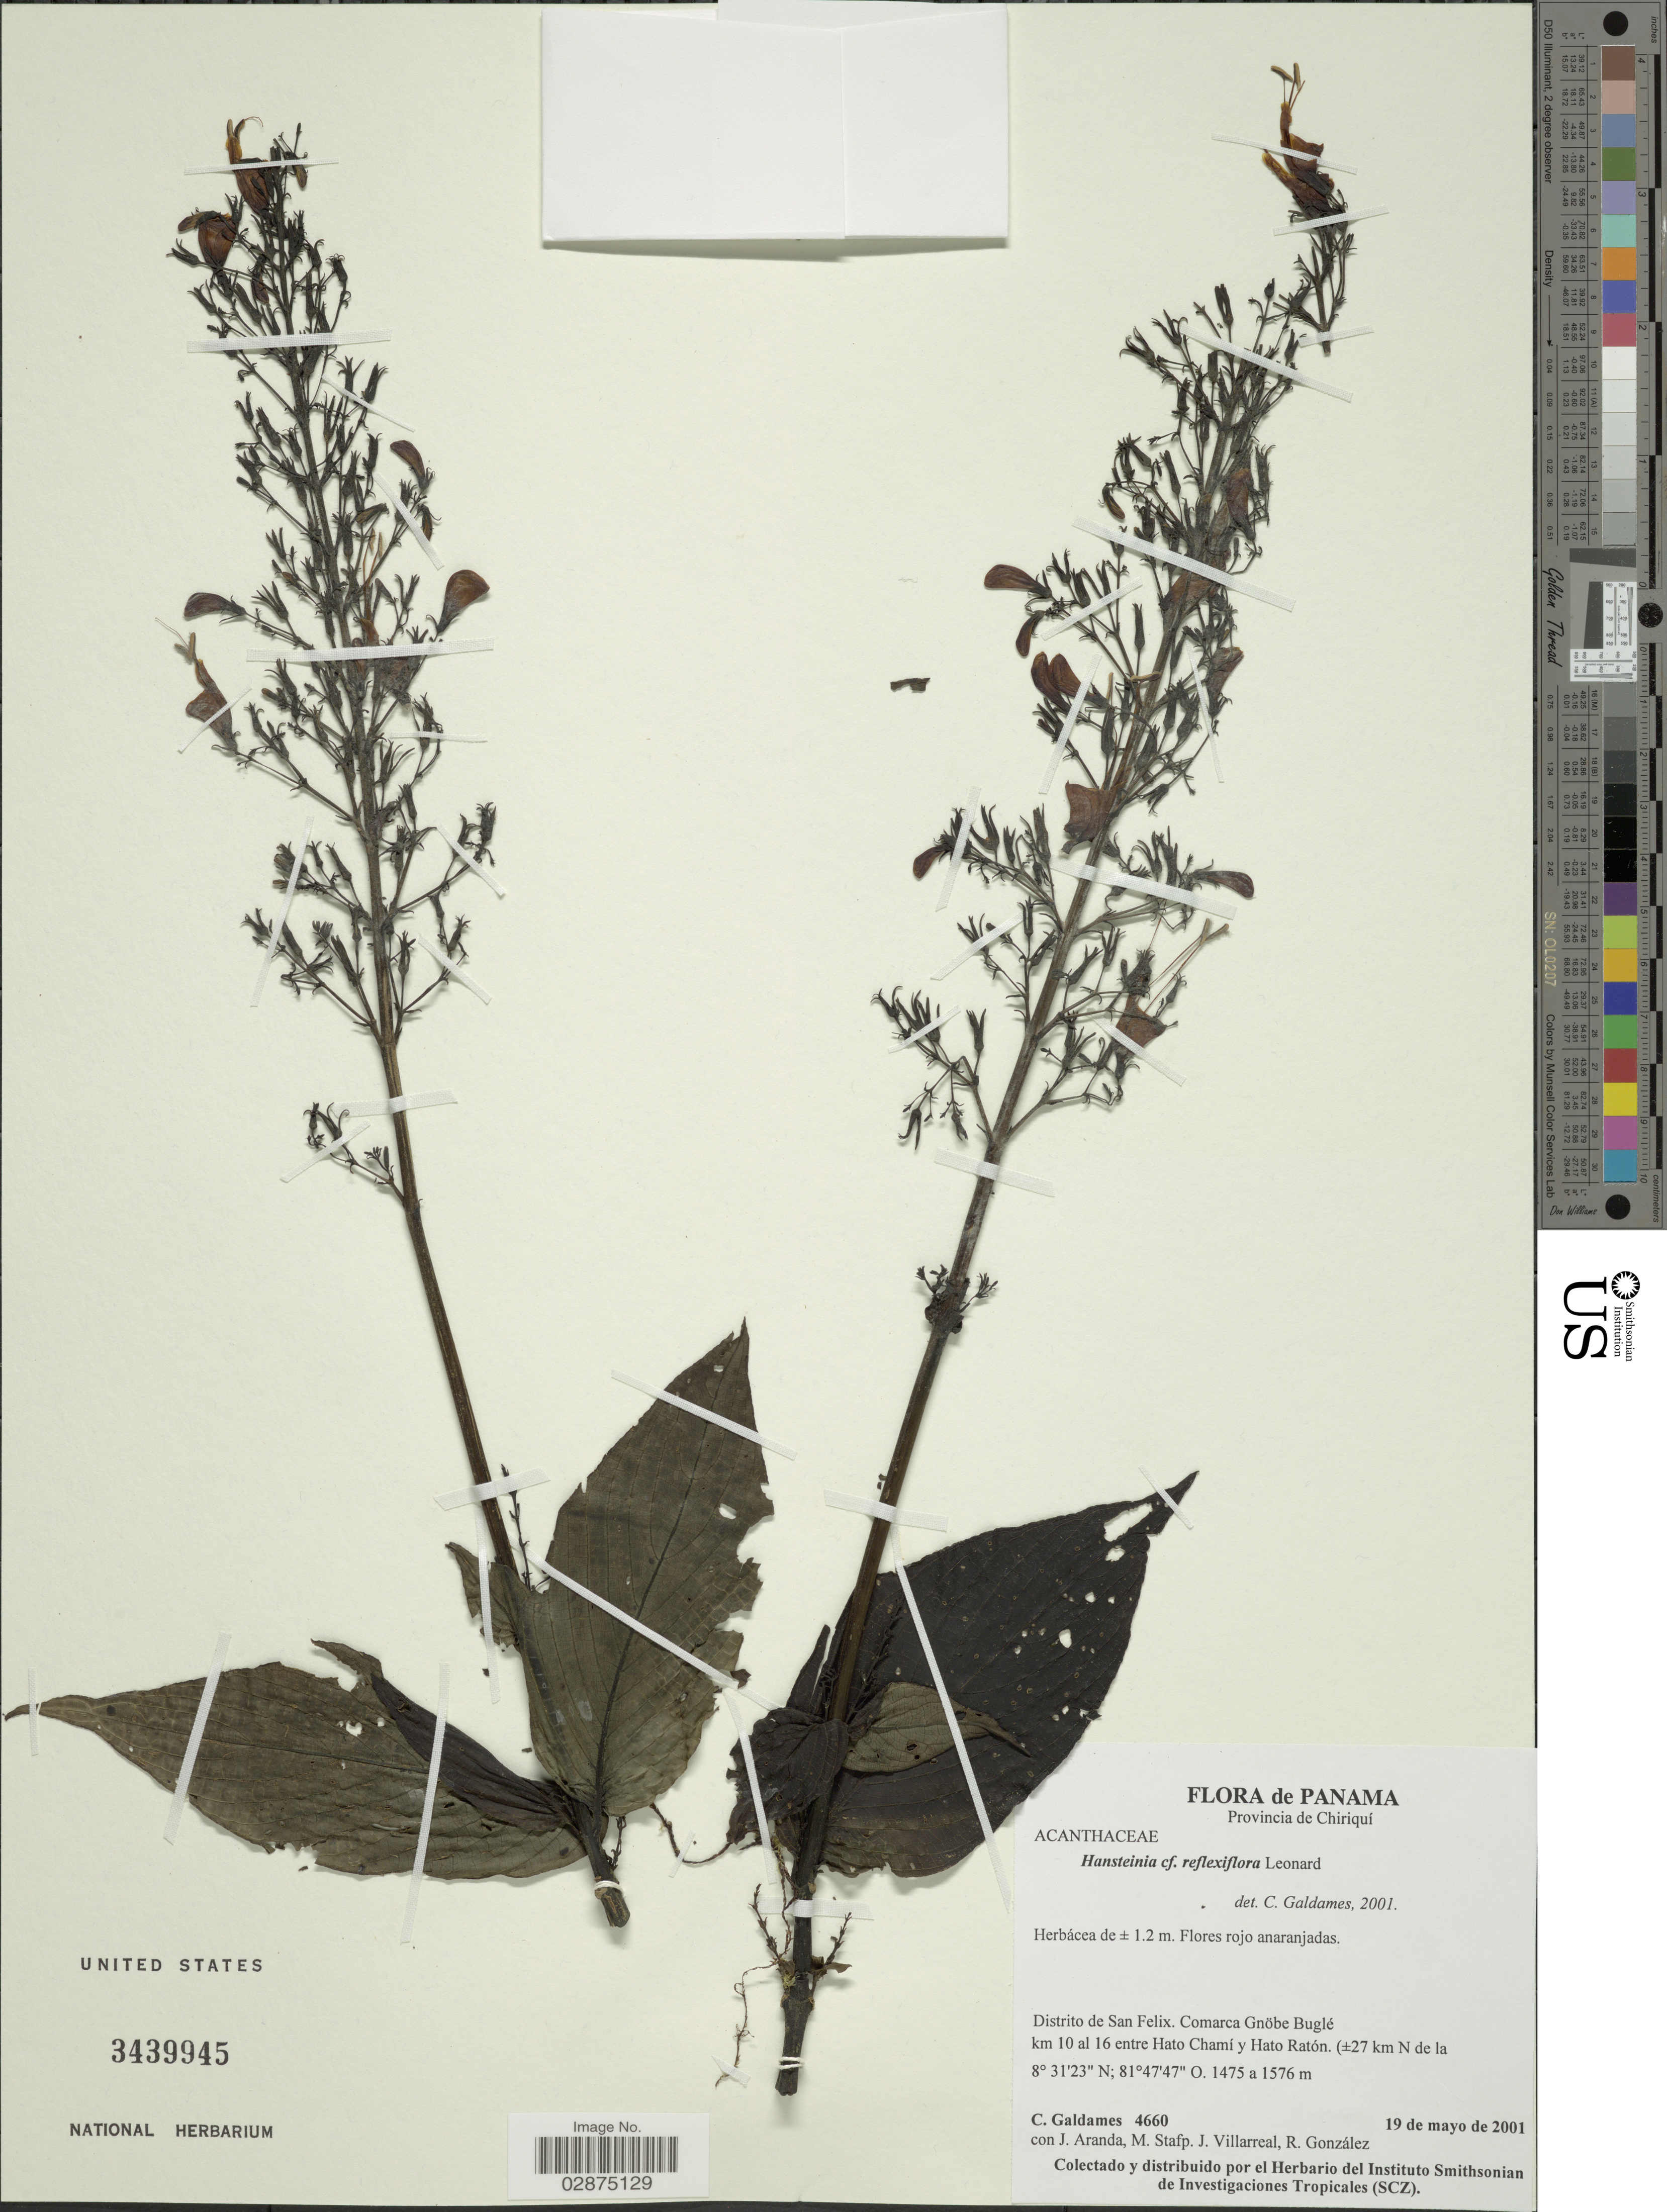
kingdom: Plantae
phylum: Tracheophyta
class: Magnoliopsida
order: Lamiales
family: Acanthaceae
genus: Hansteinia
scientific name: Hansteinia ventricosa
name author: (Donn. Sm.) D.N. Gibson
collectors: C. Galdames, J. Aranda, M. Stafp, J. Villarreal & R. González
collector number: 4660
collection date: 2001-05-19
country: Panama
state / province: Chiriqui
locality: Provincia de Chiriquí. Distrito de San Felix. Comarca Gnöbe Buglé km 10 al 16 entre Hato Chamí y Hato Ratón (±27 km N de la).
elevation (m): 1475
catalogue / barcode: US 3439945